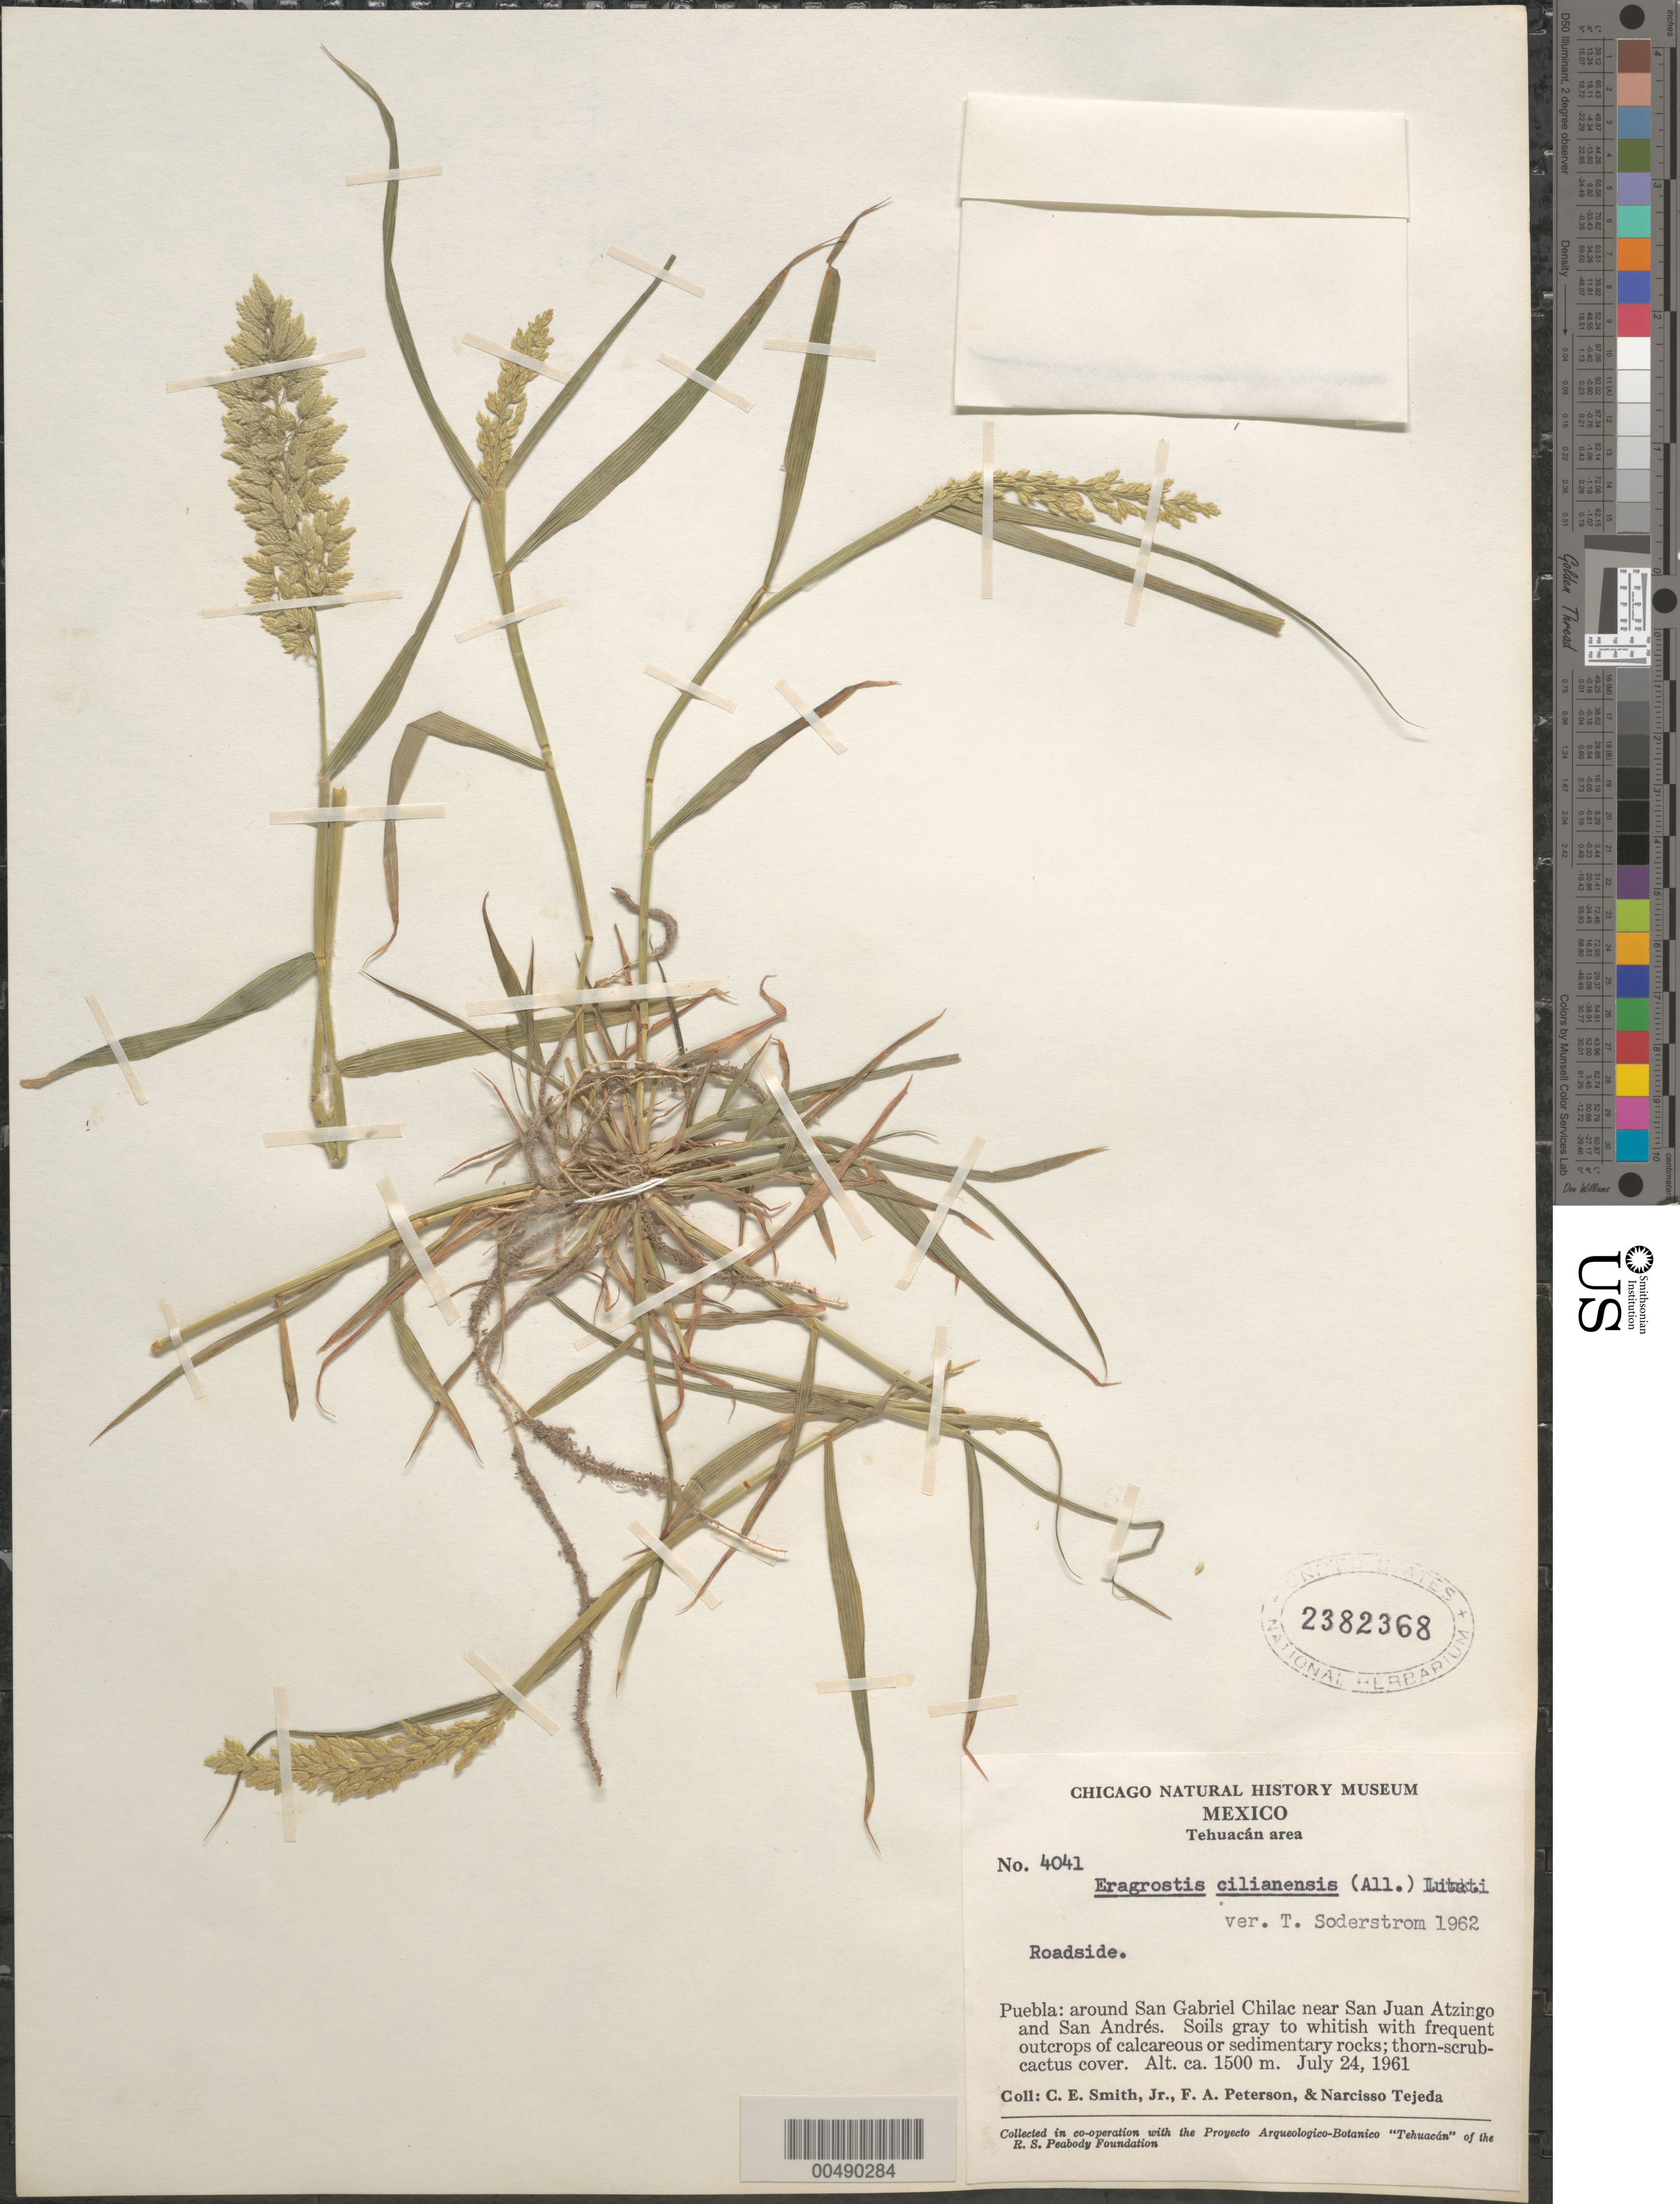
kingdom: Plantae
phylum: Tracheophyta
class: Liliopsida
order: Poales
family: Poaceae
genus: Eragrostis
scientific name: Eragrostis cilianensis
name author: (Bellardi) Vignolo ex Janch.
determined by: Soderstrom, T. R.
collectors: C. E. Smith Jr., F. A. Peterson & N. Tejeda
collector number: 4041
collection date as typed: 24 Jul 1961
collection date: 1961-07-24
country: Mexico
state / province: Puebla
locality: Tehuacán area, around San Gabriel Chilac near San Juan Atzingo and San Andrés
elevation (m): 1500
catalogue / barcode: US 2382368